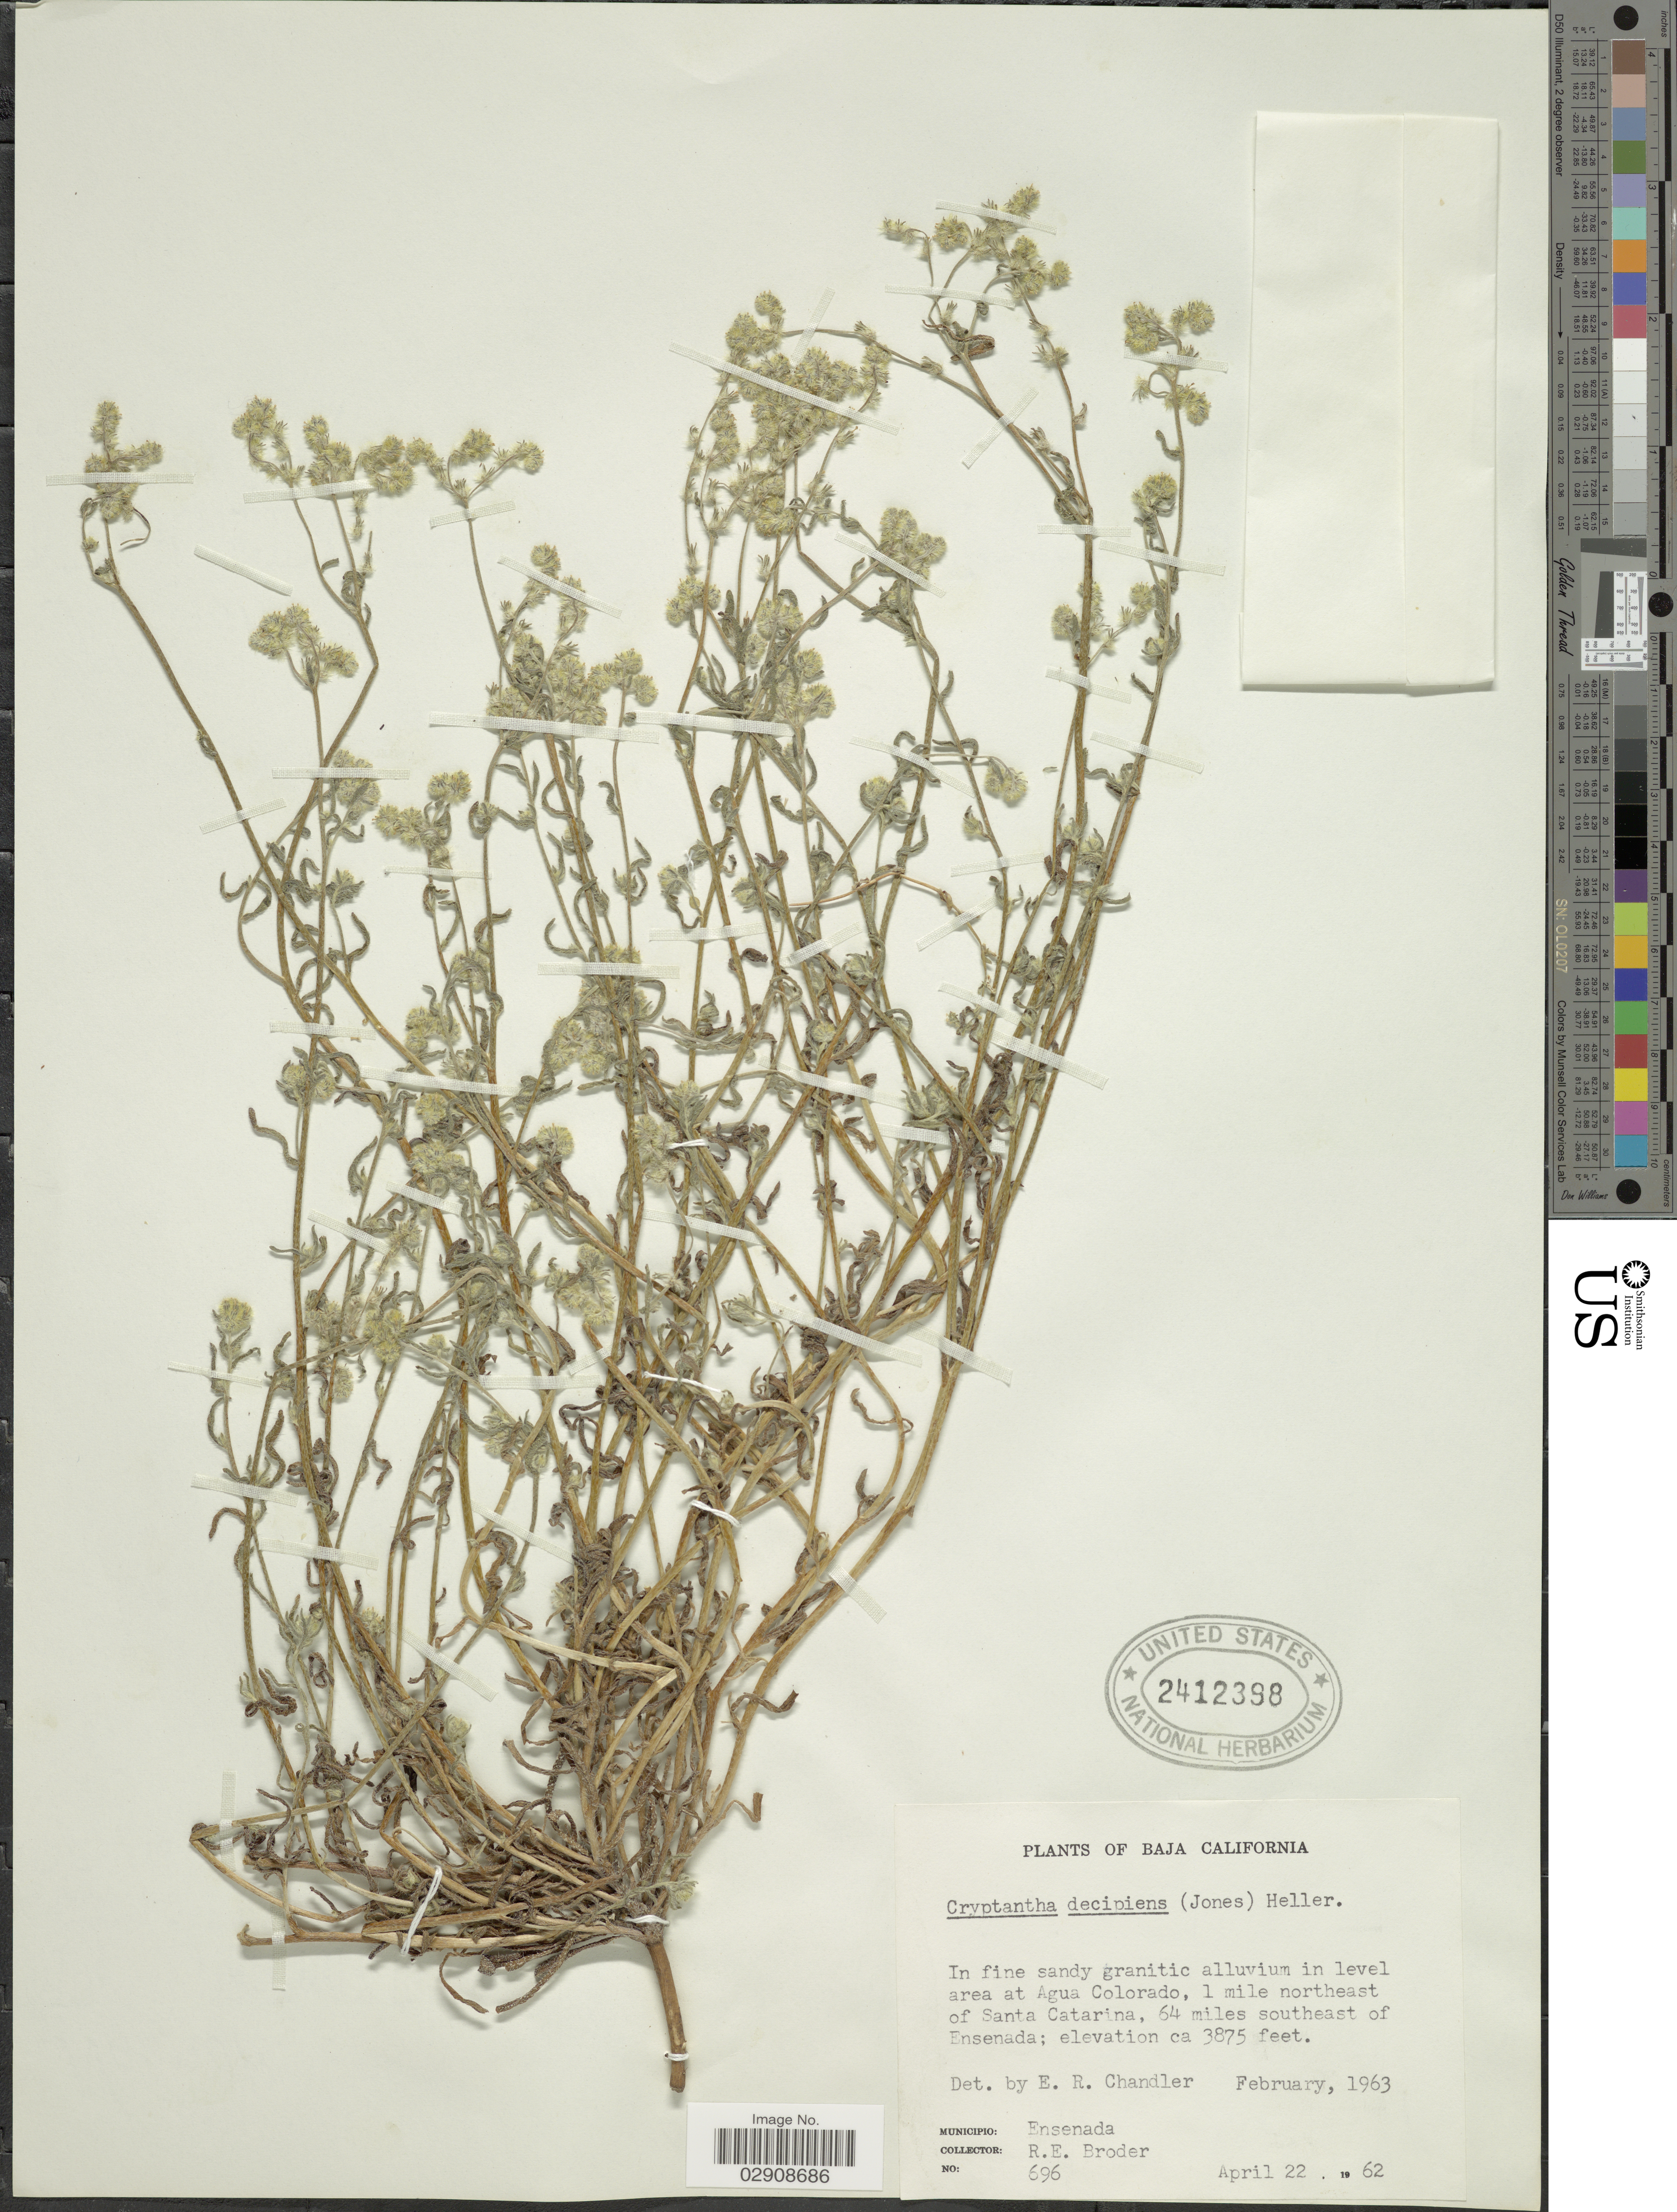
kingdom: Plantae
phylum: Tracheophyta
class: Magnoliopsida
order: Boraginales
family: Boraginaceae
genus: Cryptantha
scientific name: Cryptantha decipiens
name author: (M.E. Jones) A. Heller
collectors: R. Broder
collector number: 696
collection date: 1962-04-22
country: Mexico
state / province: Baja California Norte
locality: In fine sandy granitic alluvium in level area at Agua Colorado, 1 mile northeast of Santa Catarina, 64 miles southeast of Ensenada. Municipio: Ensenada.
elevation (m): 1181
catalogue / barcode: US 2412398